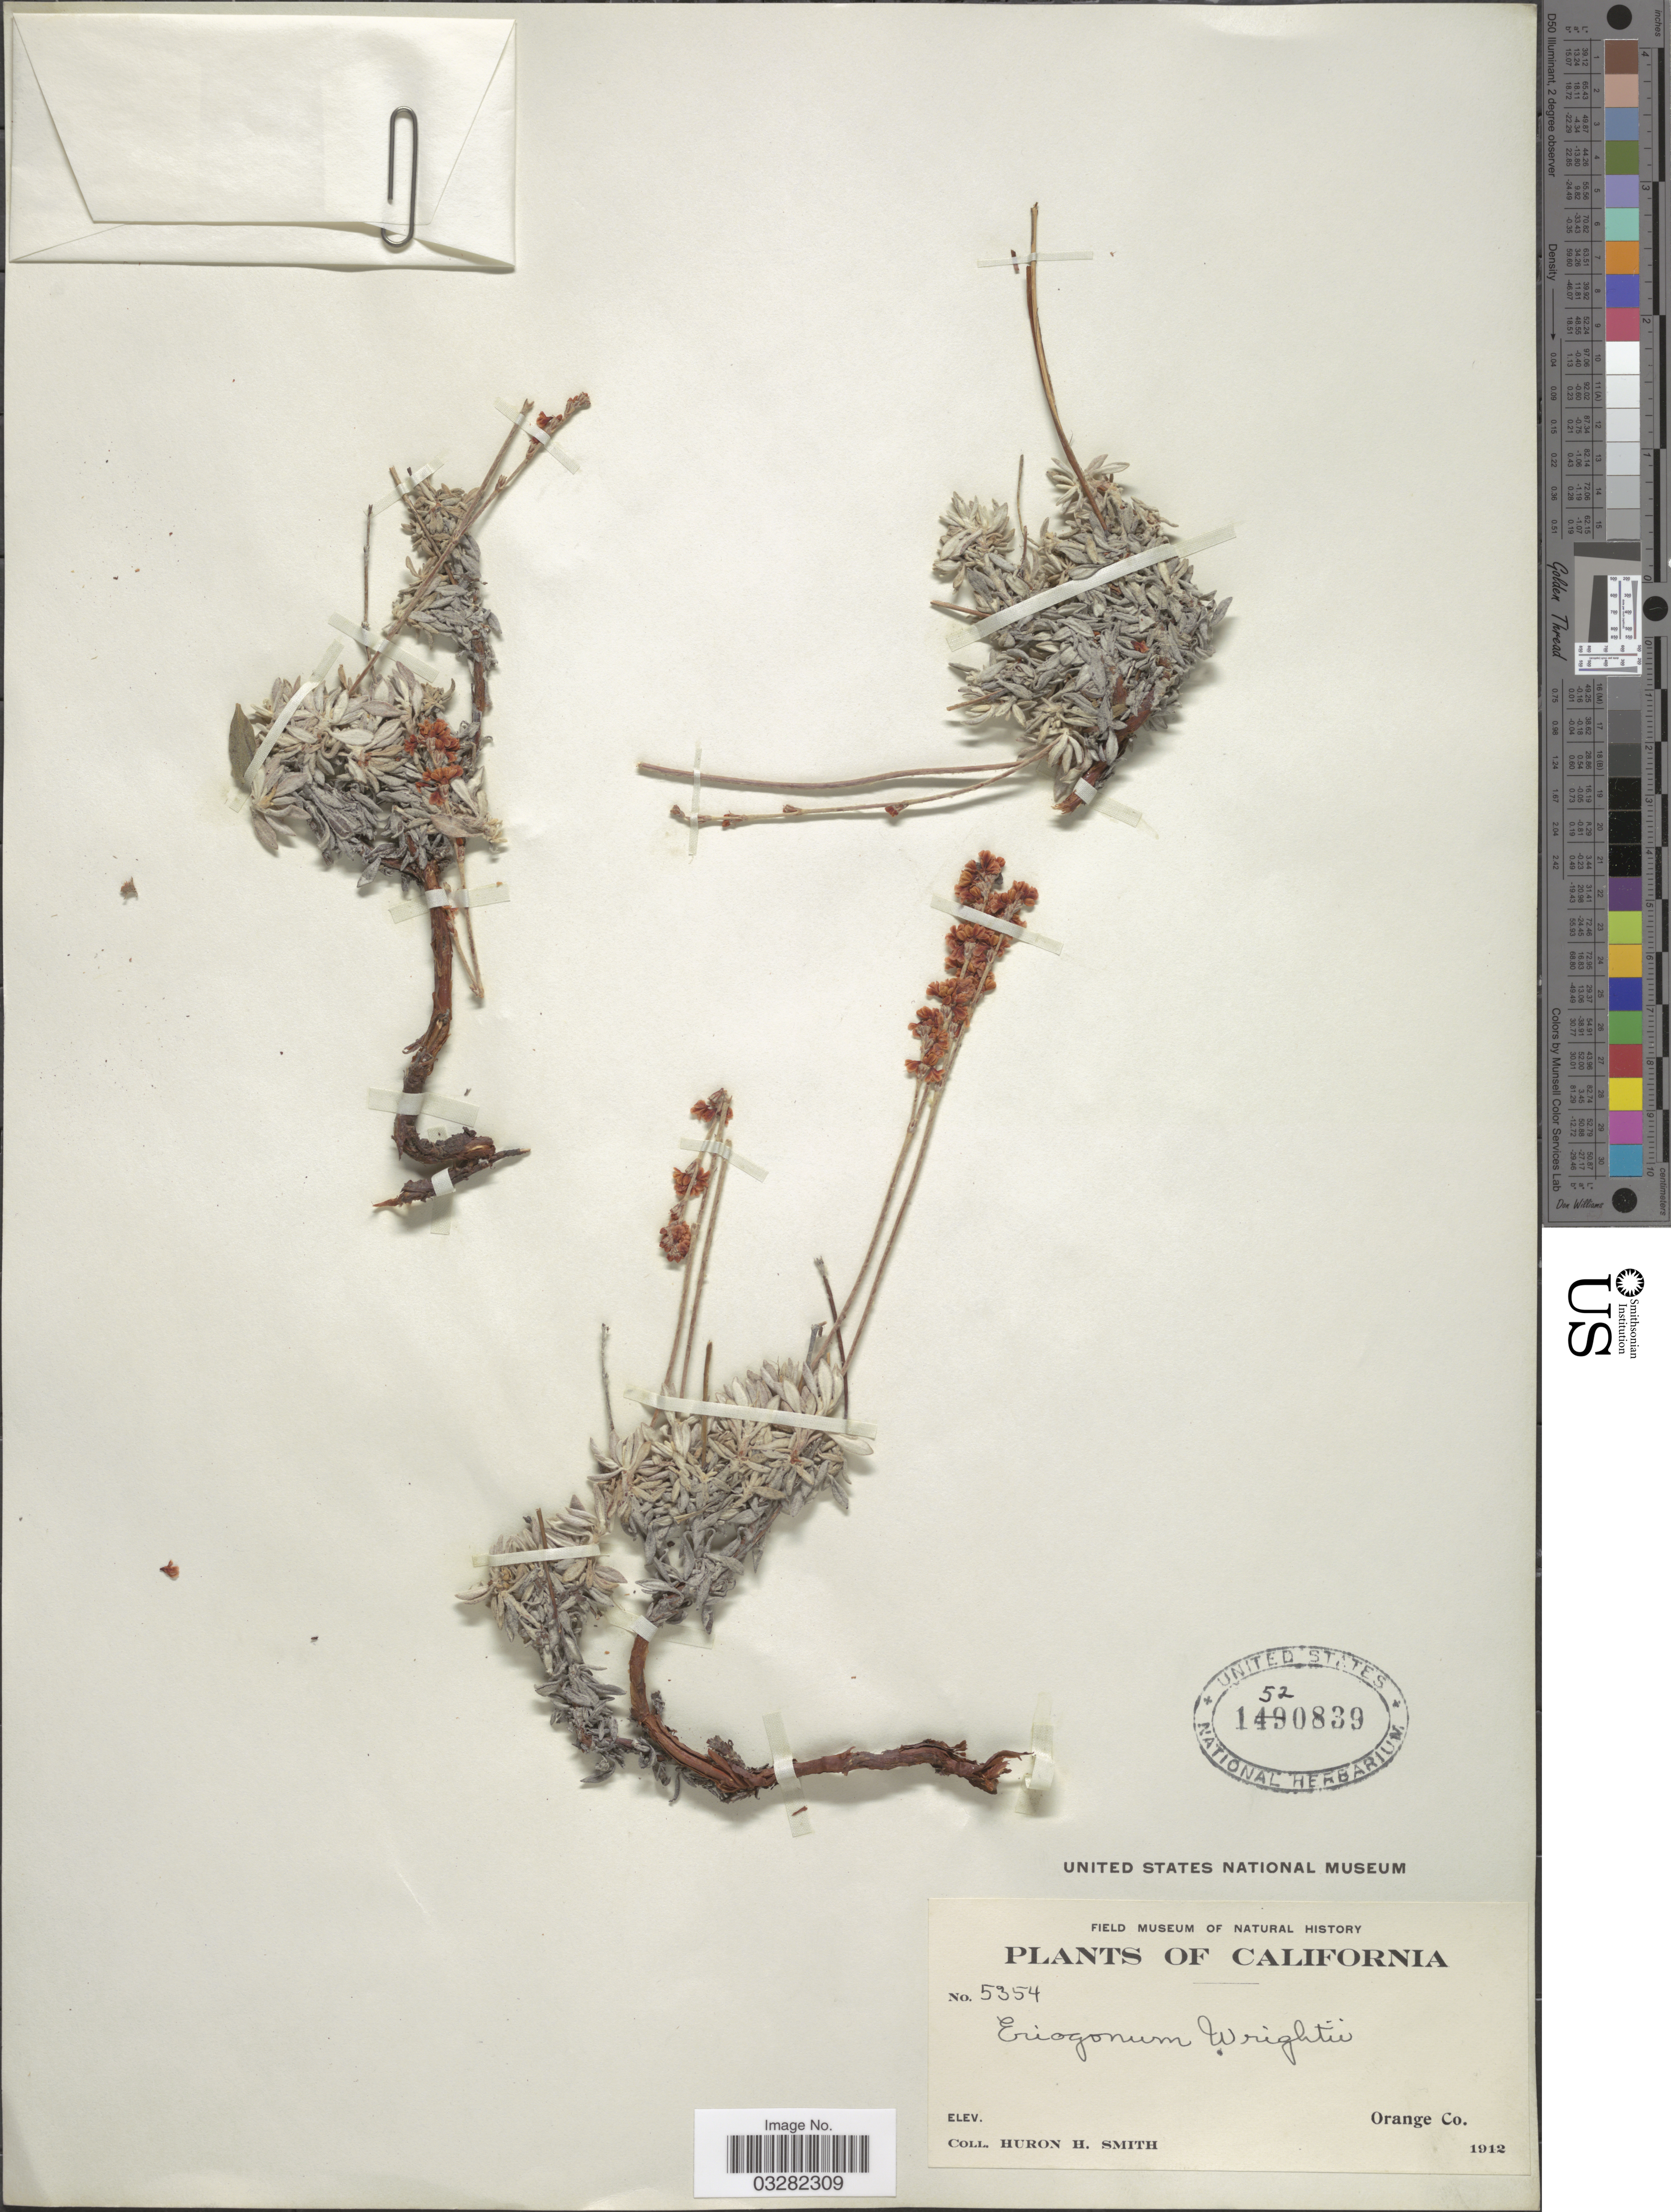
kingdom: Plantae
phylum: Tracheophyta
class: Magnoliopsida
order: Caryophyllales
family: Polygonaceae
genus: Eriogonum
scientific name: Eriogonum wrightii var. subscaposum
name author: S. Watson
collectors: Huron H. Smith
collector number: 5354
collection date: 1912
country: United States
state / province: California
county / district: Orange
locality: Orange Co.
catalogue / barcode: US 1520839